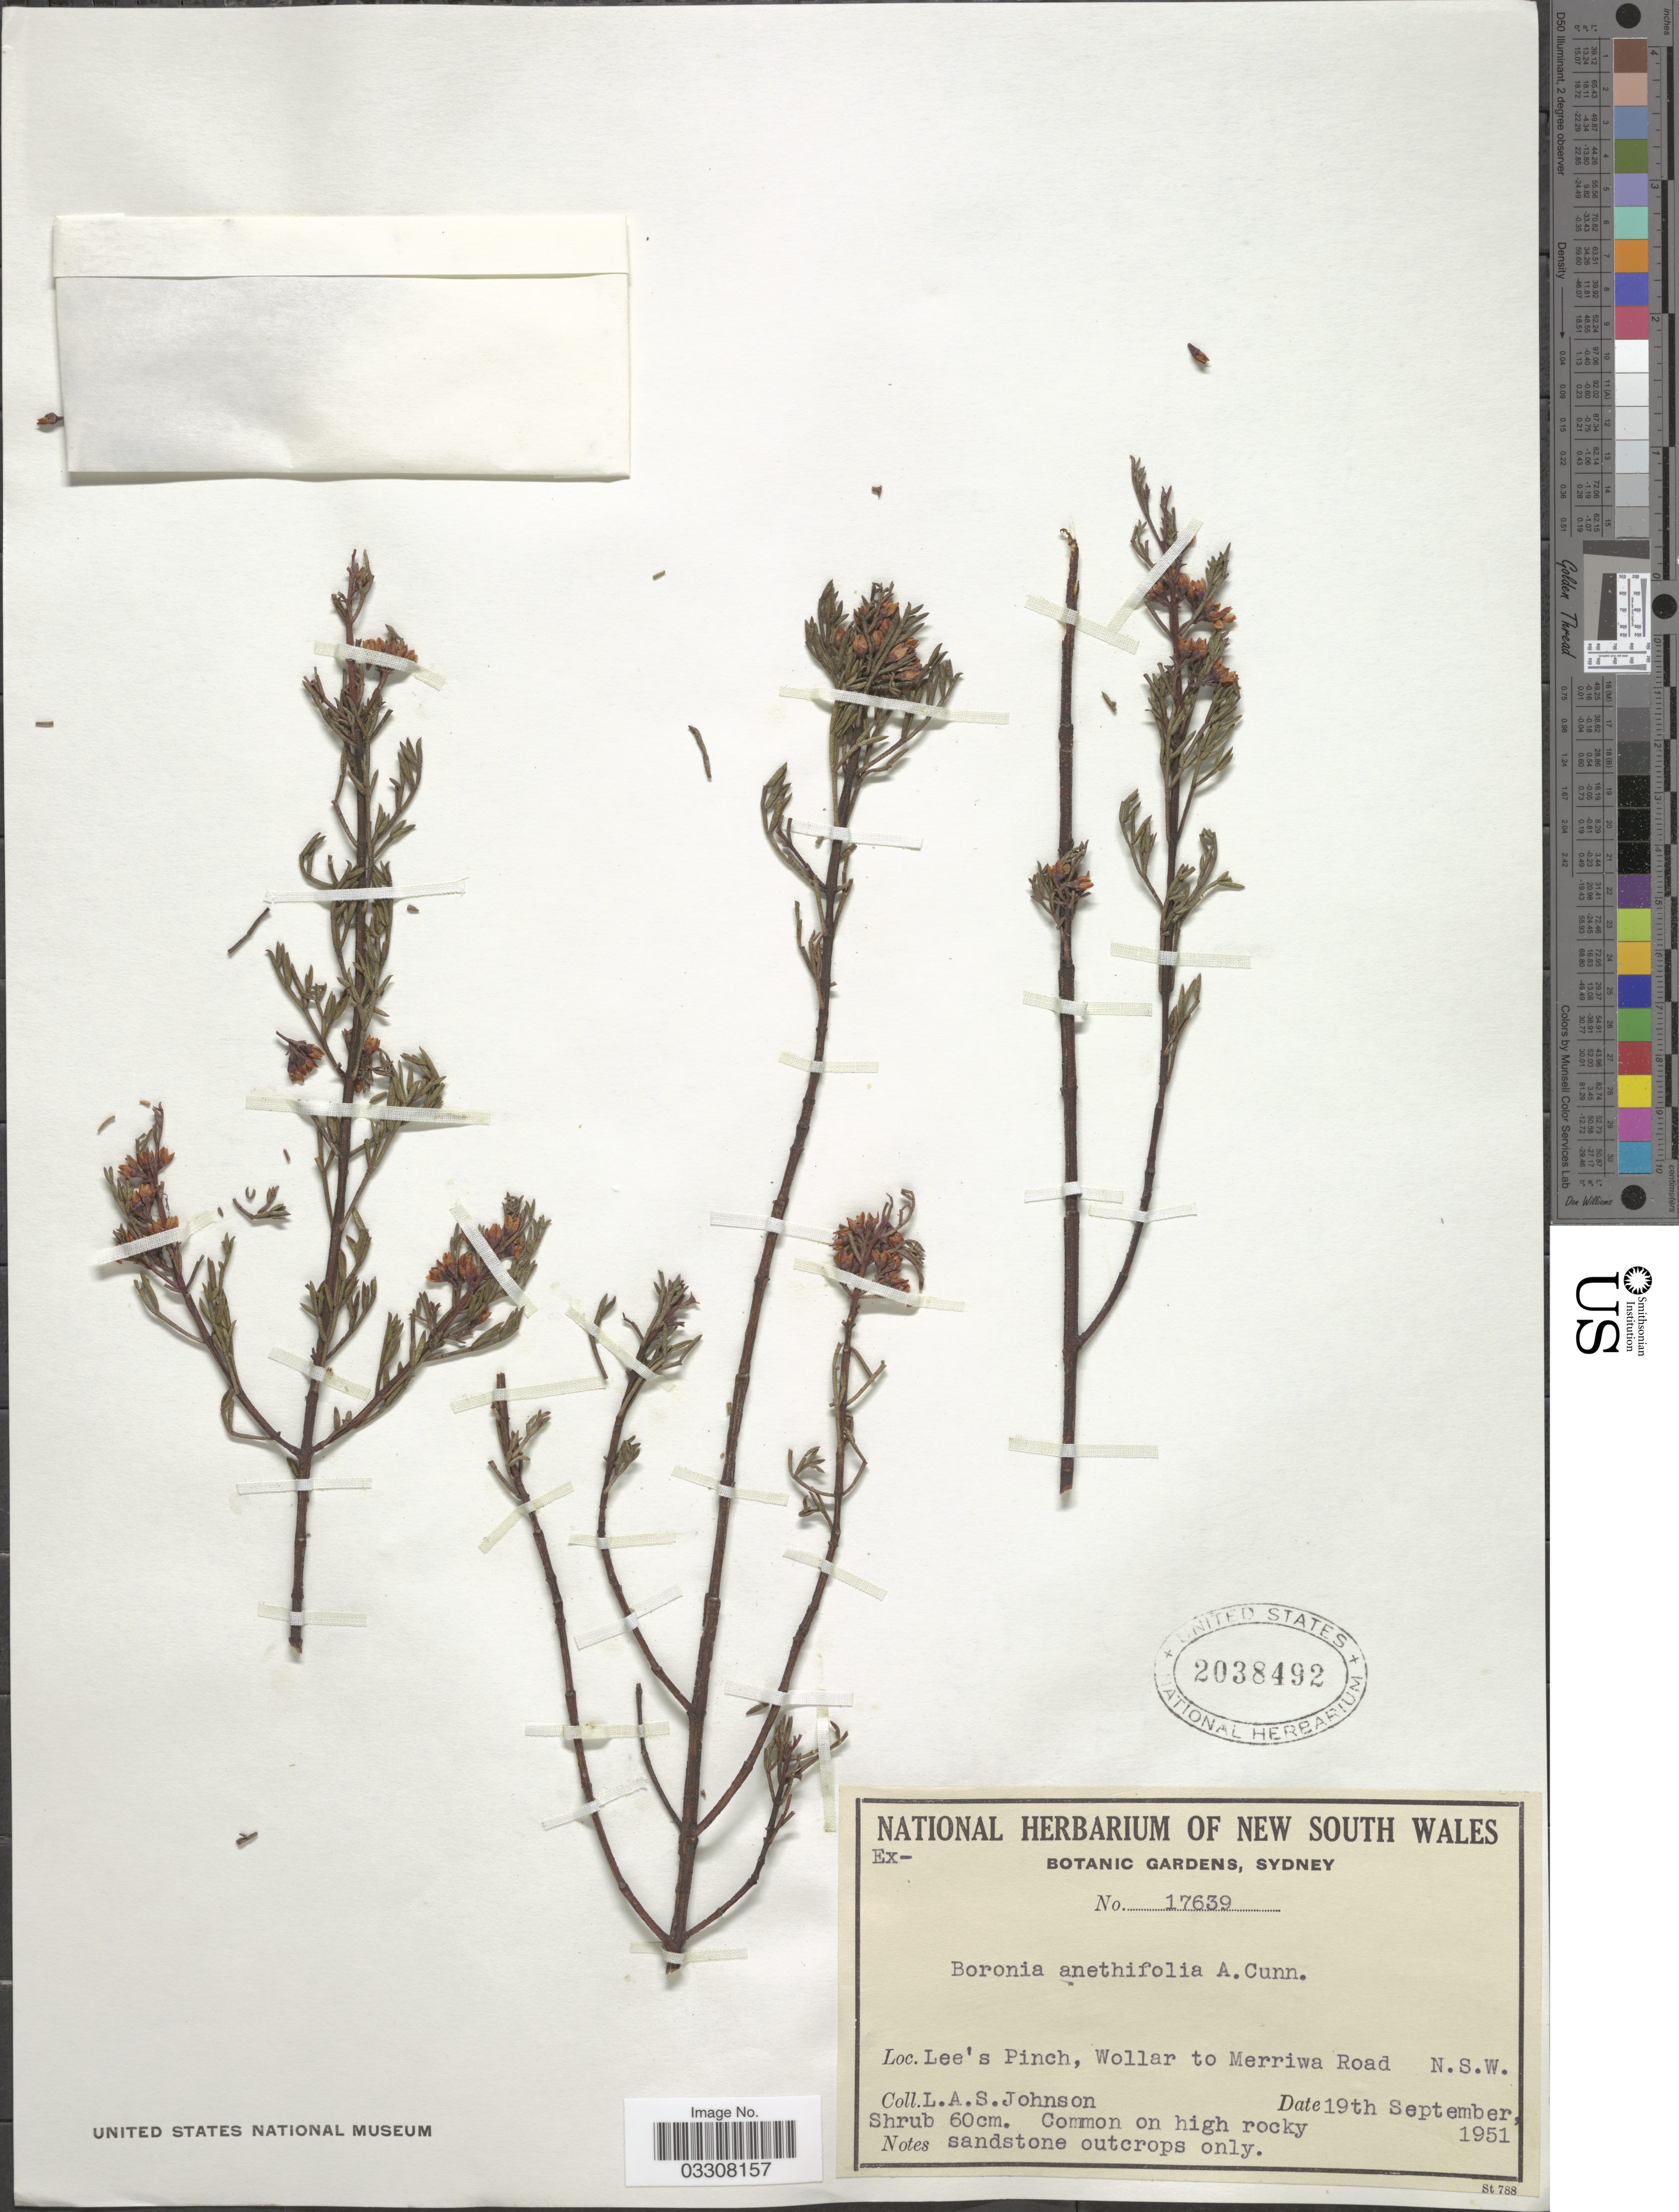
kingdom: Plantae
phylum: Tracheophyta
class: Magnoliopsida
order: Sapindales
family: Rutaceae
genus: Cyanothamnus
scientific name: Cyanothamnus quadrangulus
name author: Duretto & Heslewood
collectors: L. A. S. Johnson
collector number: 17639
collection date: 1951-09-19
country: Australia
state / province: New South Wales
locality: Lee's Pinch, Wollar to Merriwa Road. N.S.W.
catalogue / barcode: US 2038492